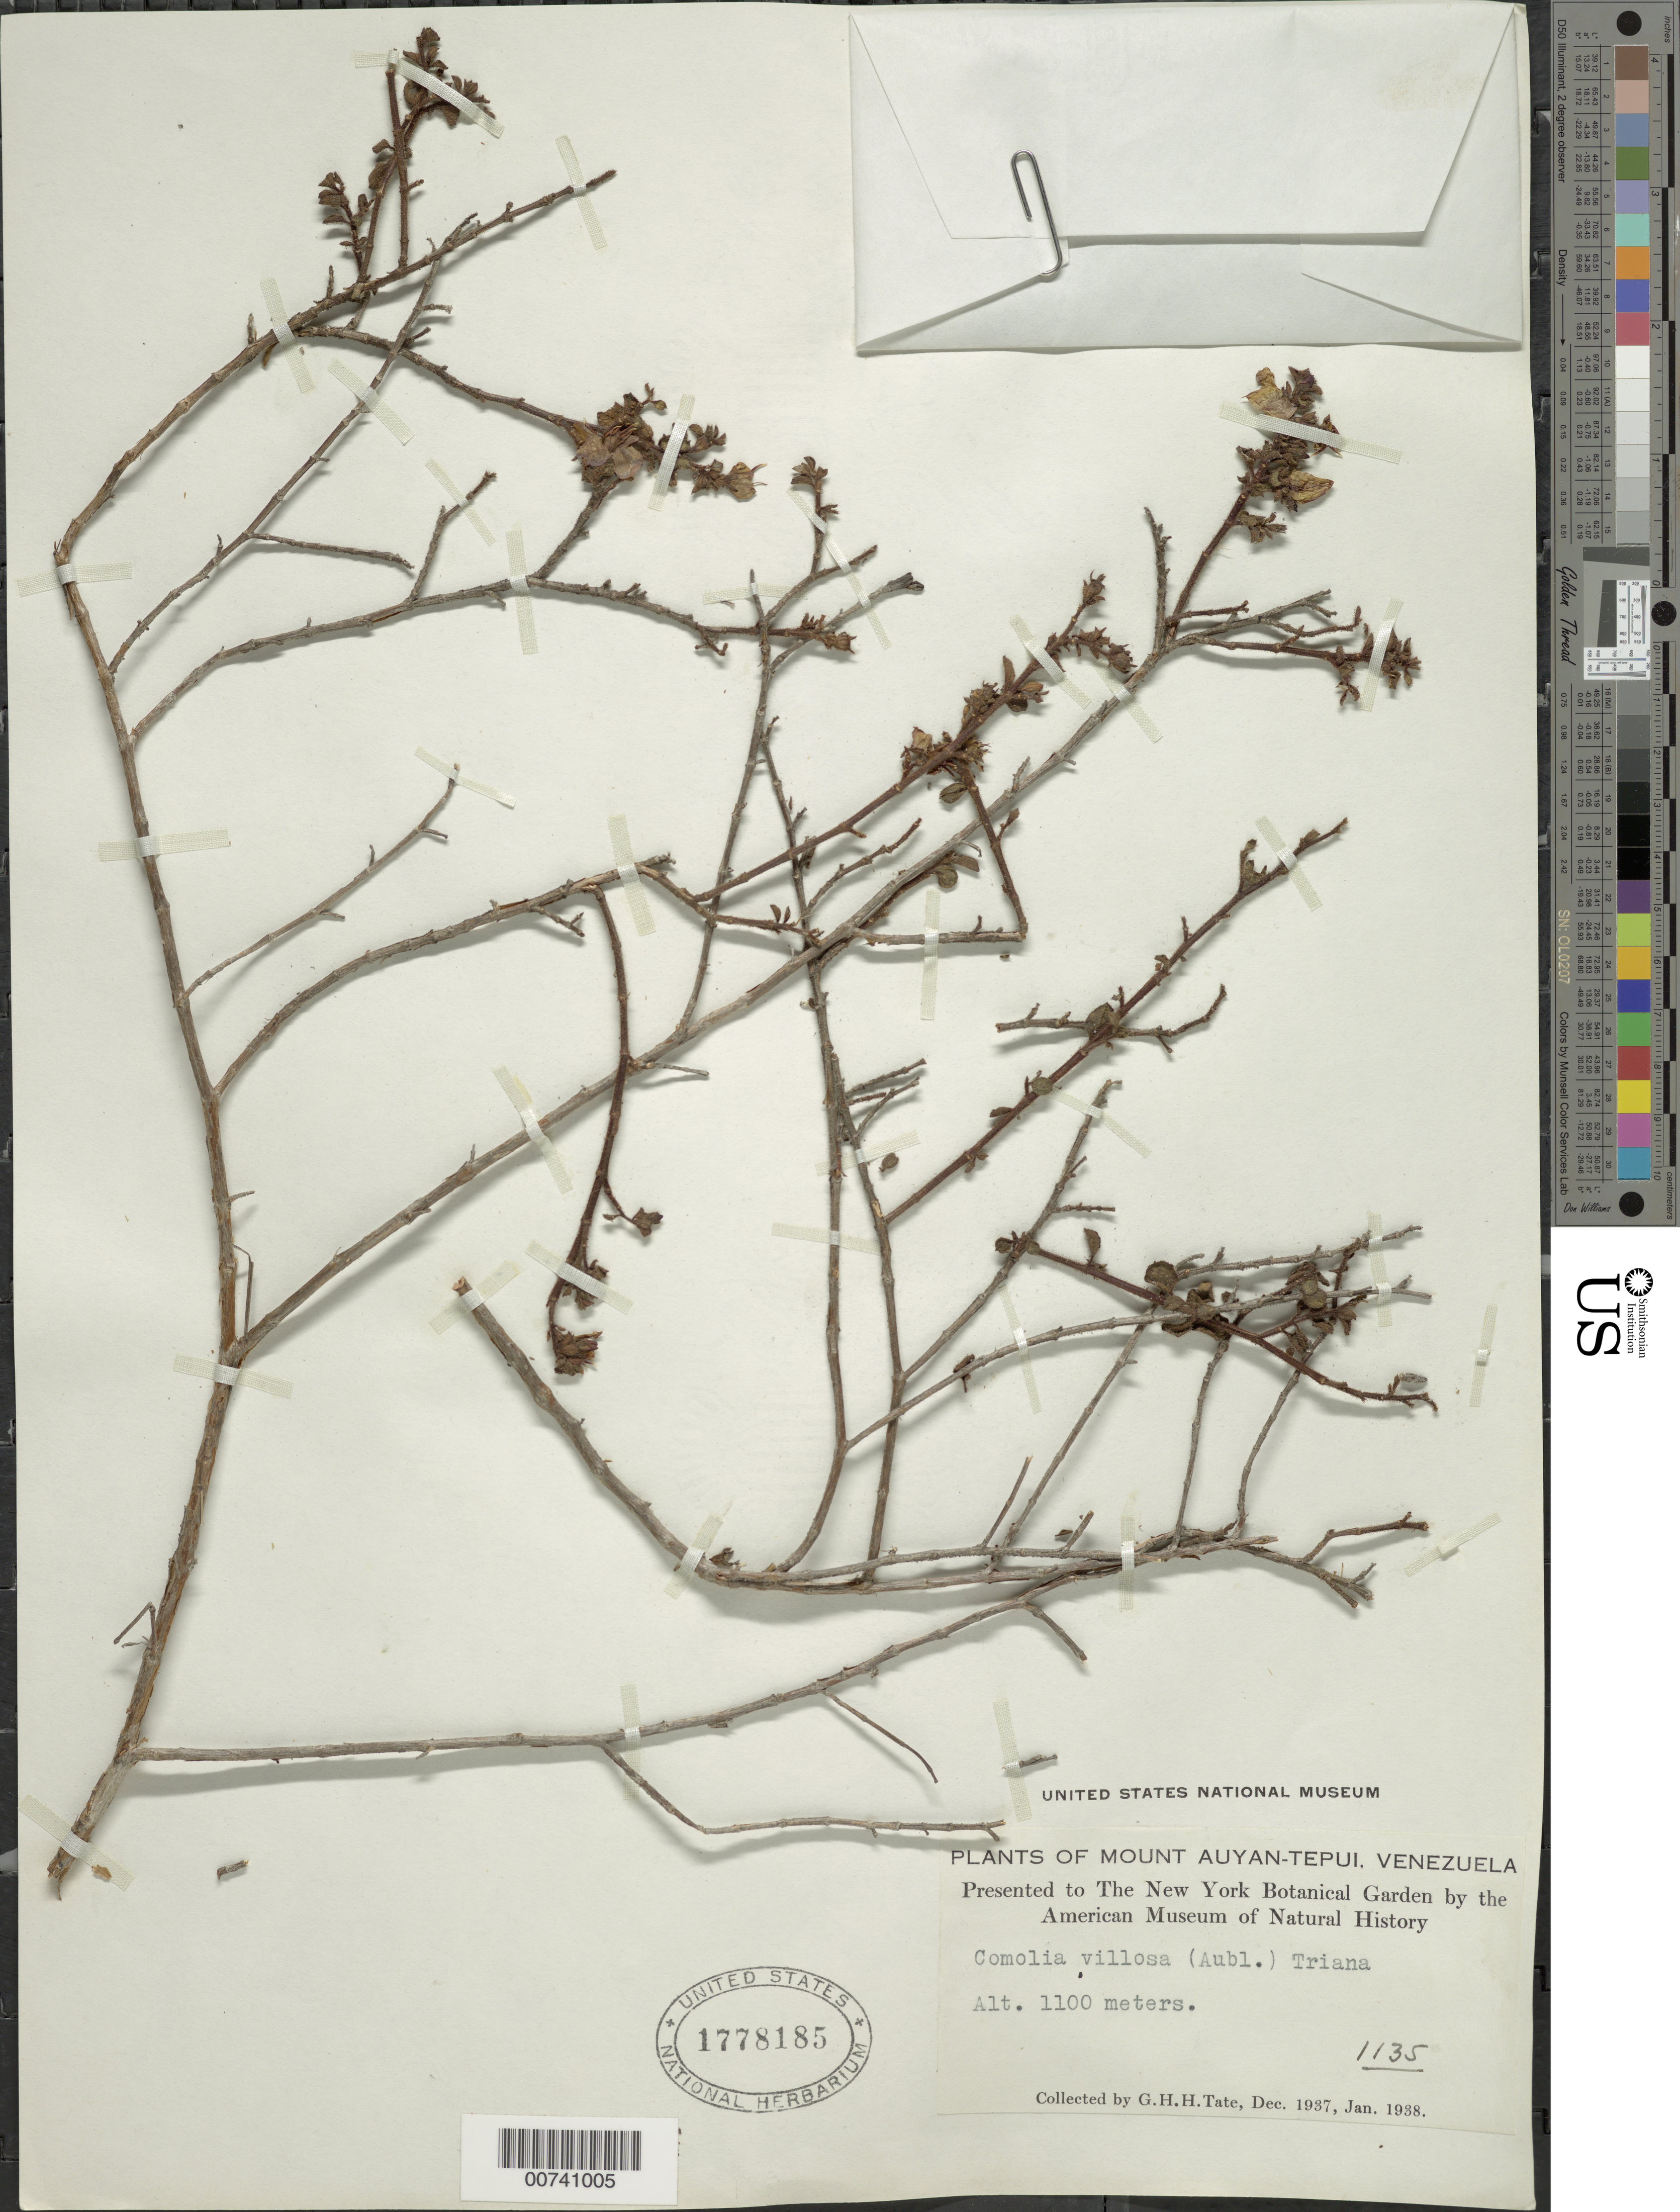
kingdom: Plantae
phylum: Tracheophyta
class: Magnoliopsida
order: Myrtales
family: Melastomataceae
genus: Comolia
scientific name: Comolia microphylla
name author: Benth.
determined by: Nunes da Silva, Diego, (RB), Jardim Botanico do Rio de Janeiro - Herbario (BRAZIL)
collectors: G. H. H.Tate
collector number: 1135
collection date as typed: Dec-37 to Jan-38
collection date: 1937-12/1938-01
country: Venezuela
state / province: Bolívar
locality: Mt. Auyan-tepuí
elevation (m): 1100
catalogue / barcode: US 1778185